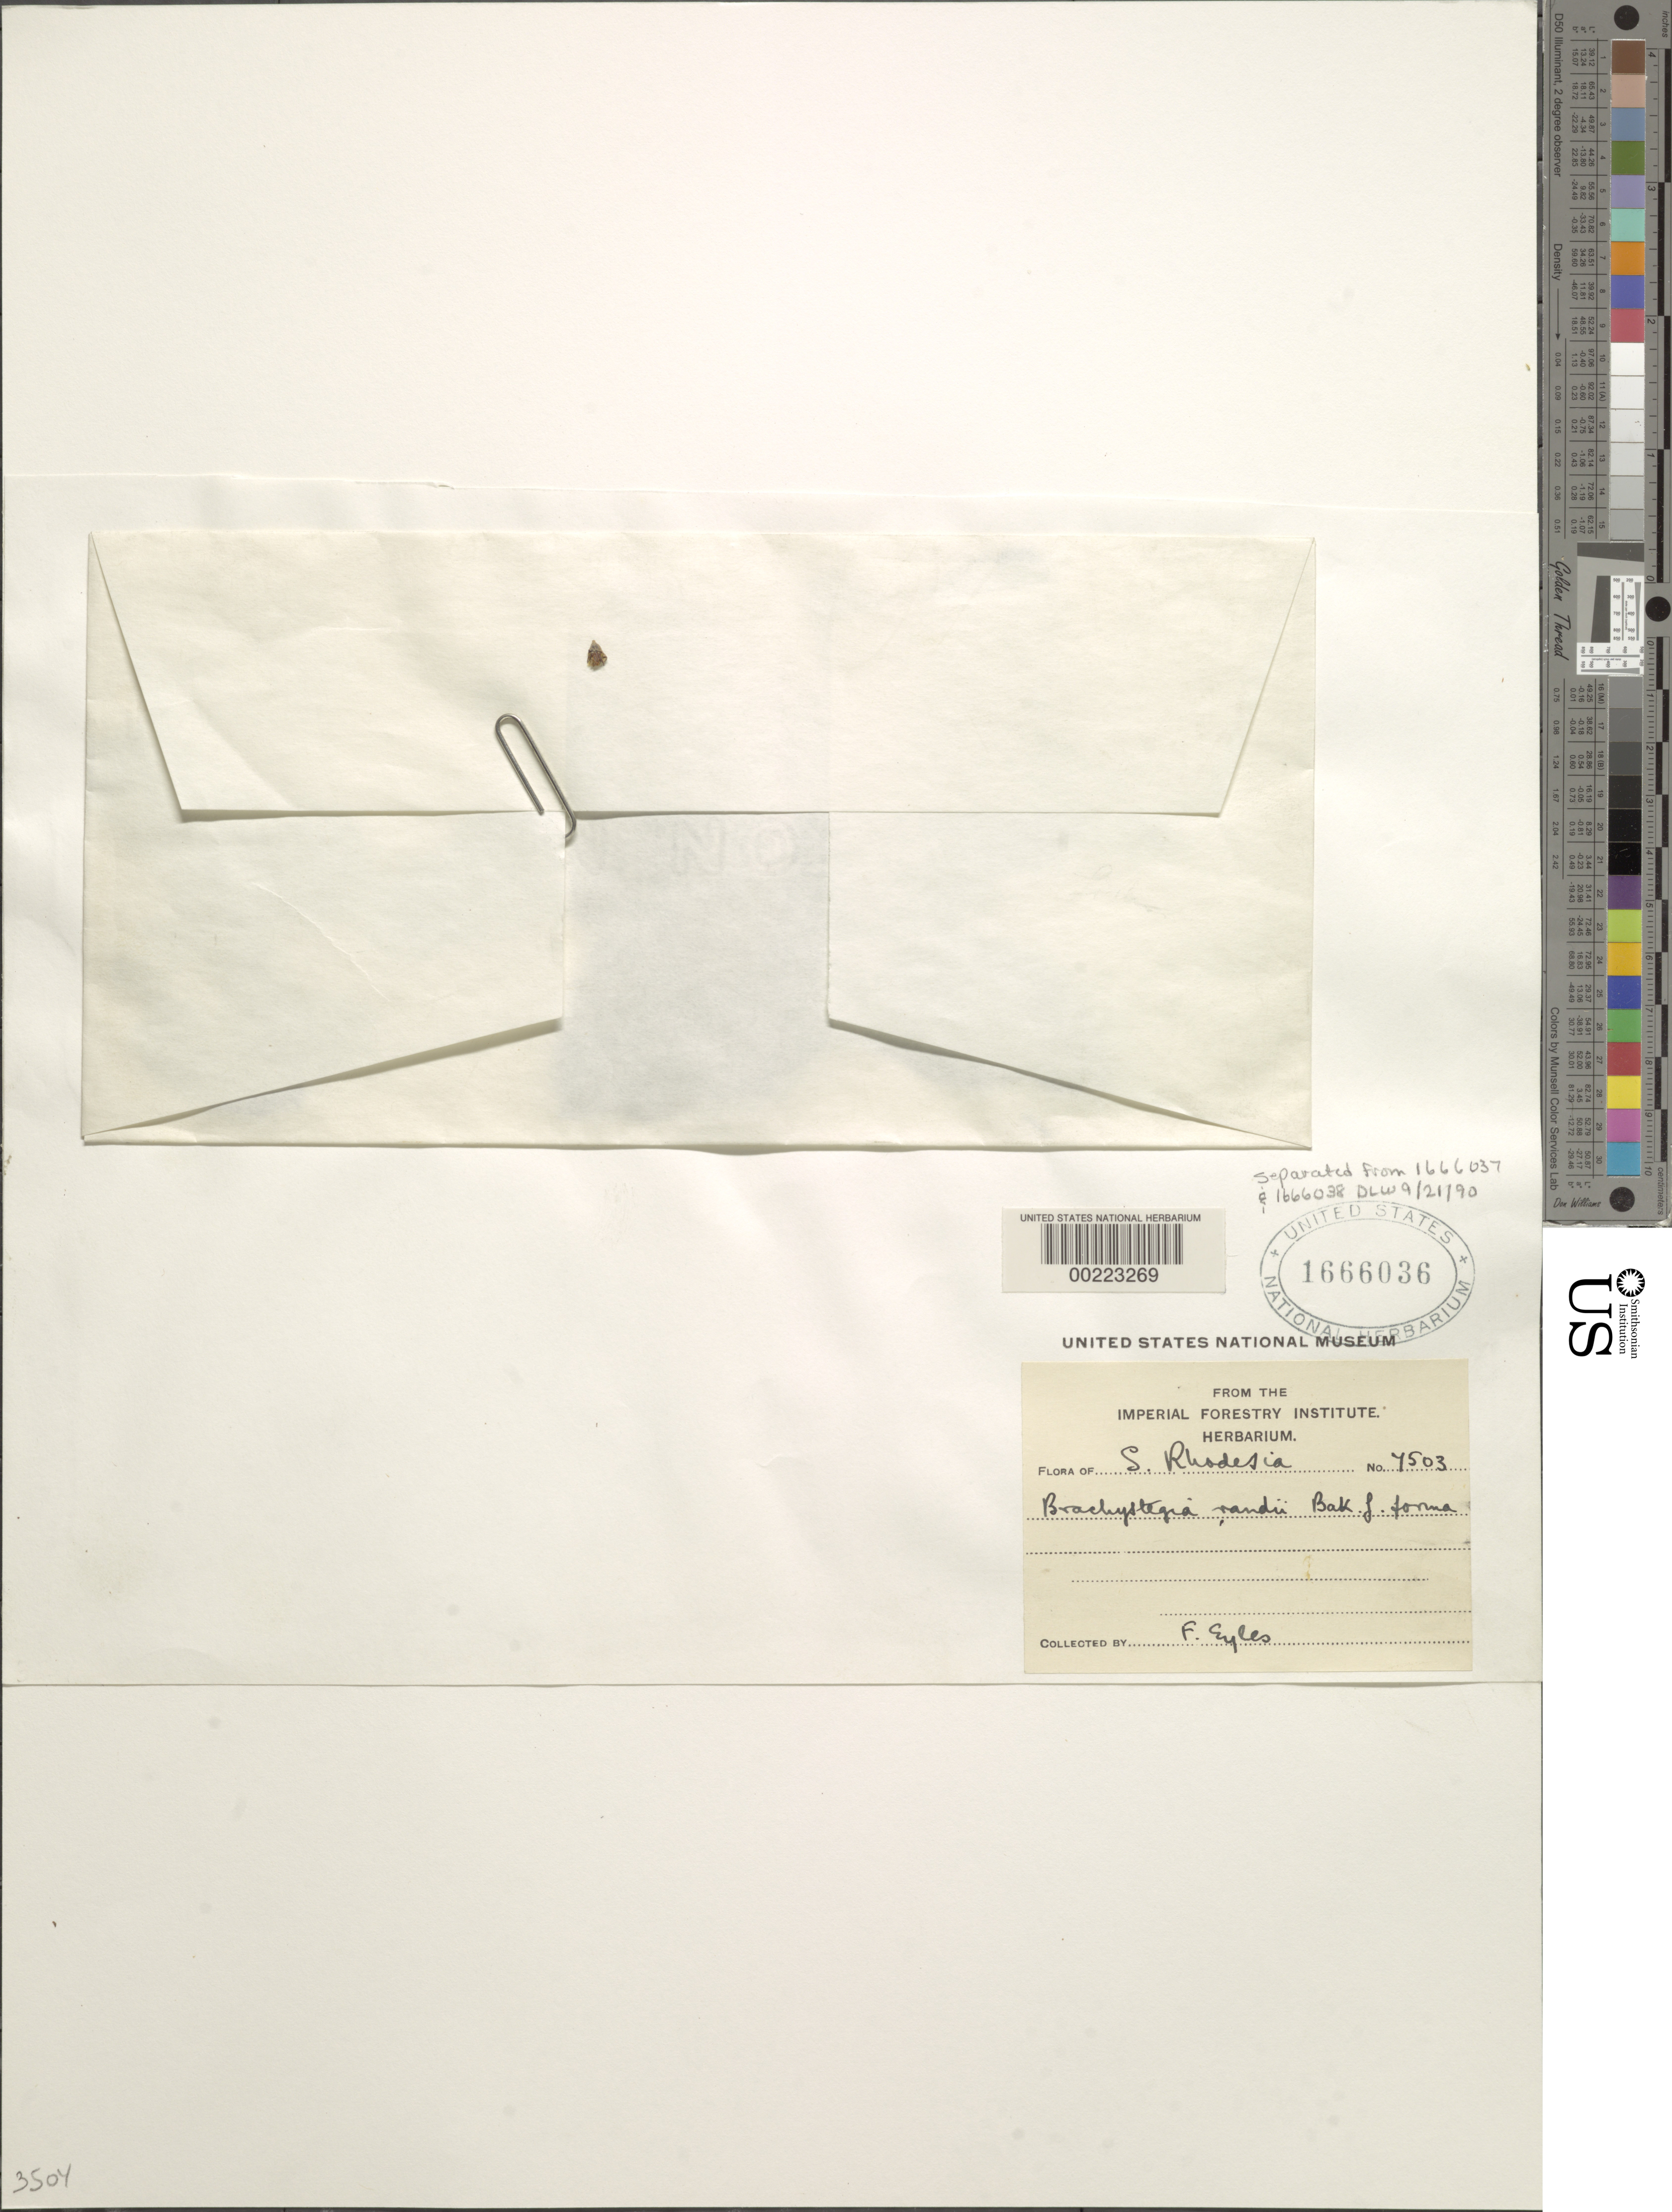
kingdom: Plantae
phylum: Tracheophyta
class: Magnoliopsida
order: Fabales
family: Fabaceae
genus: Brachystegia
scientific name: Brachystegia randii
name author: Baker f.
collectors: F. Eyles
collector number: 4503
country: Zambia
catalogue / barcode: US 1666036